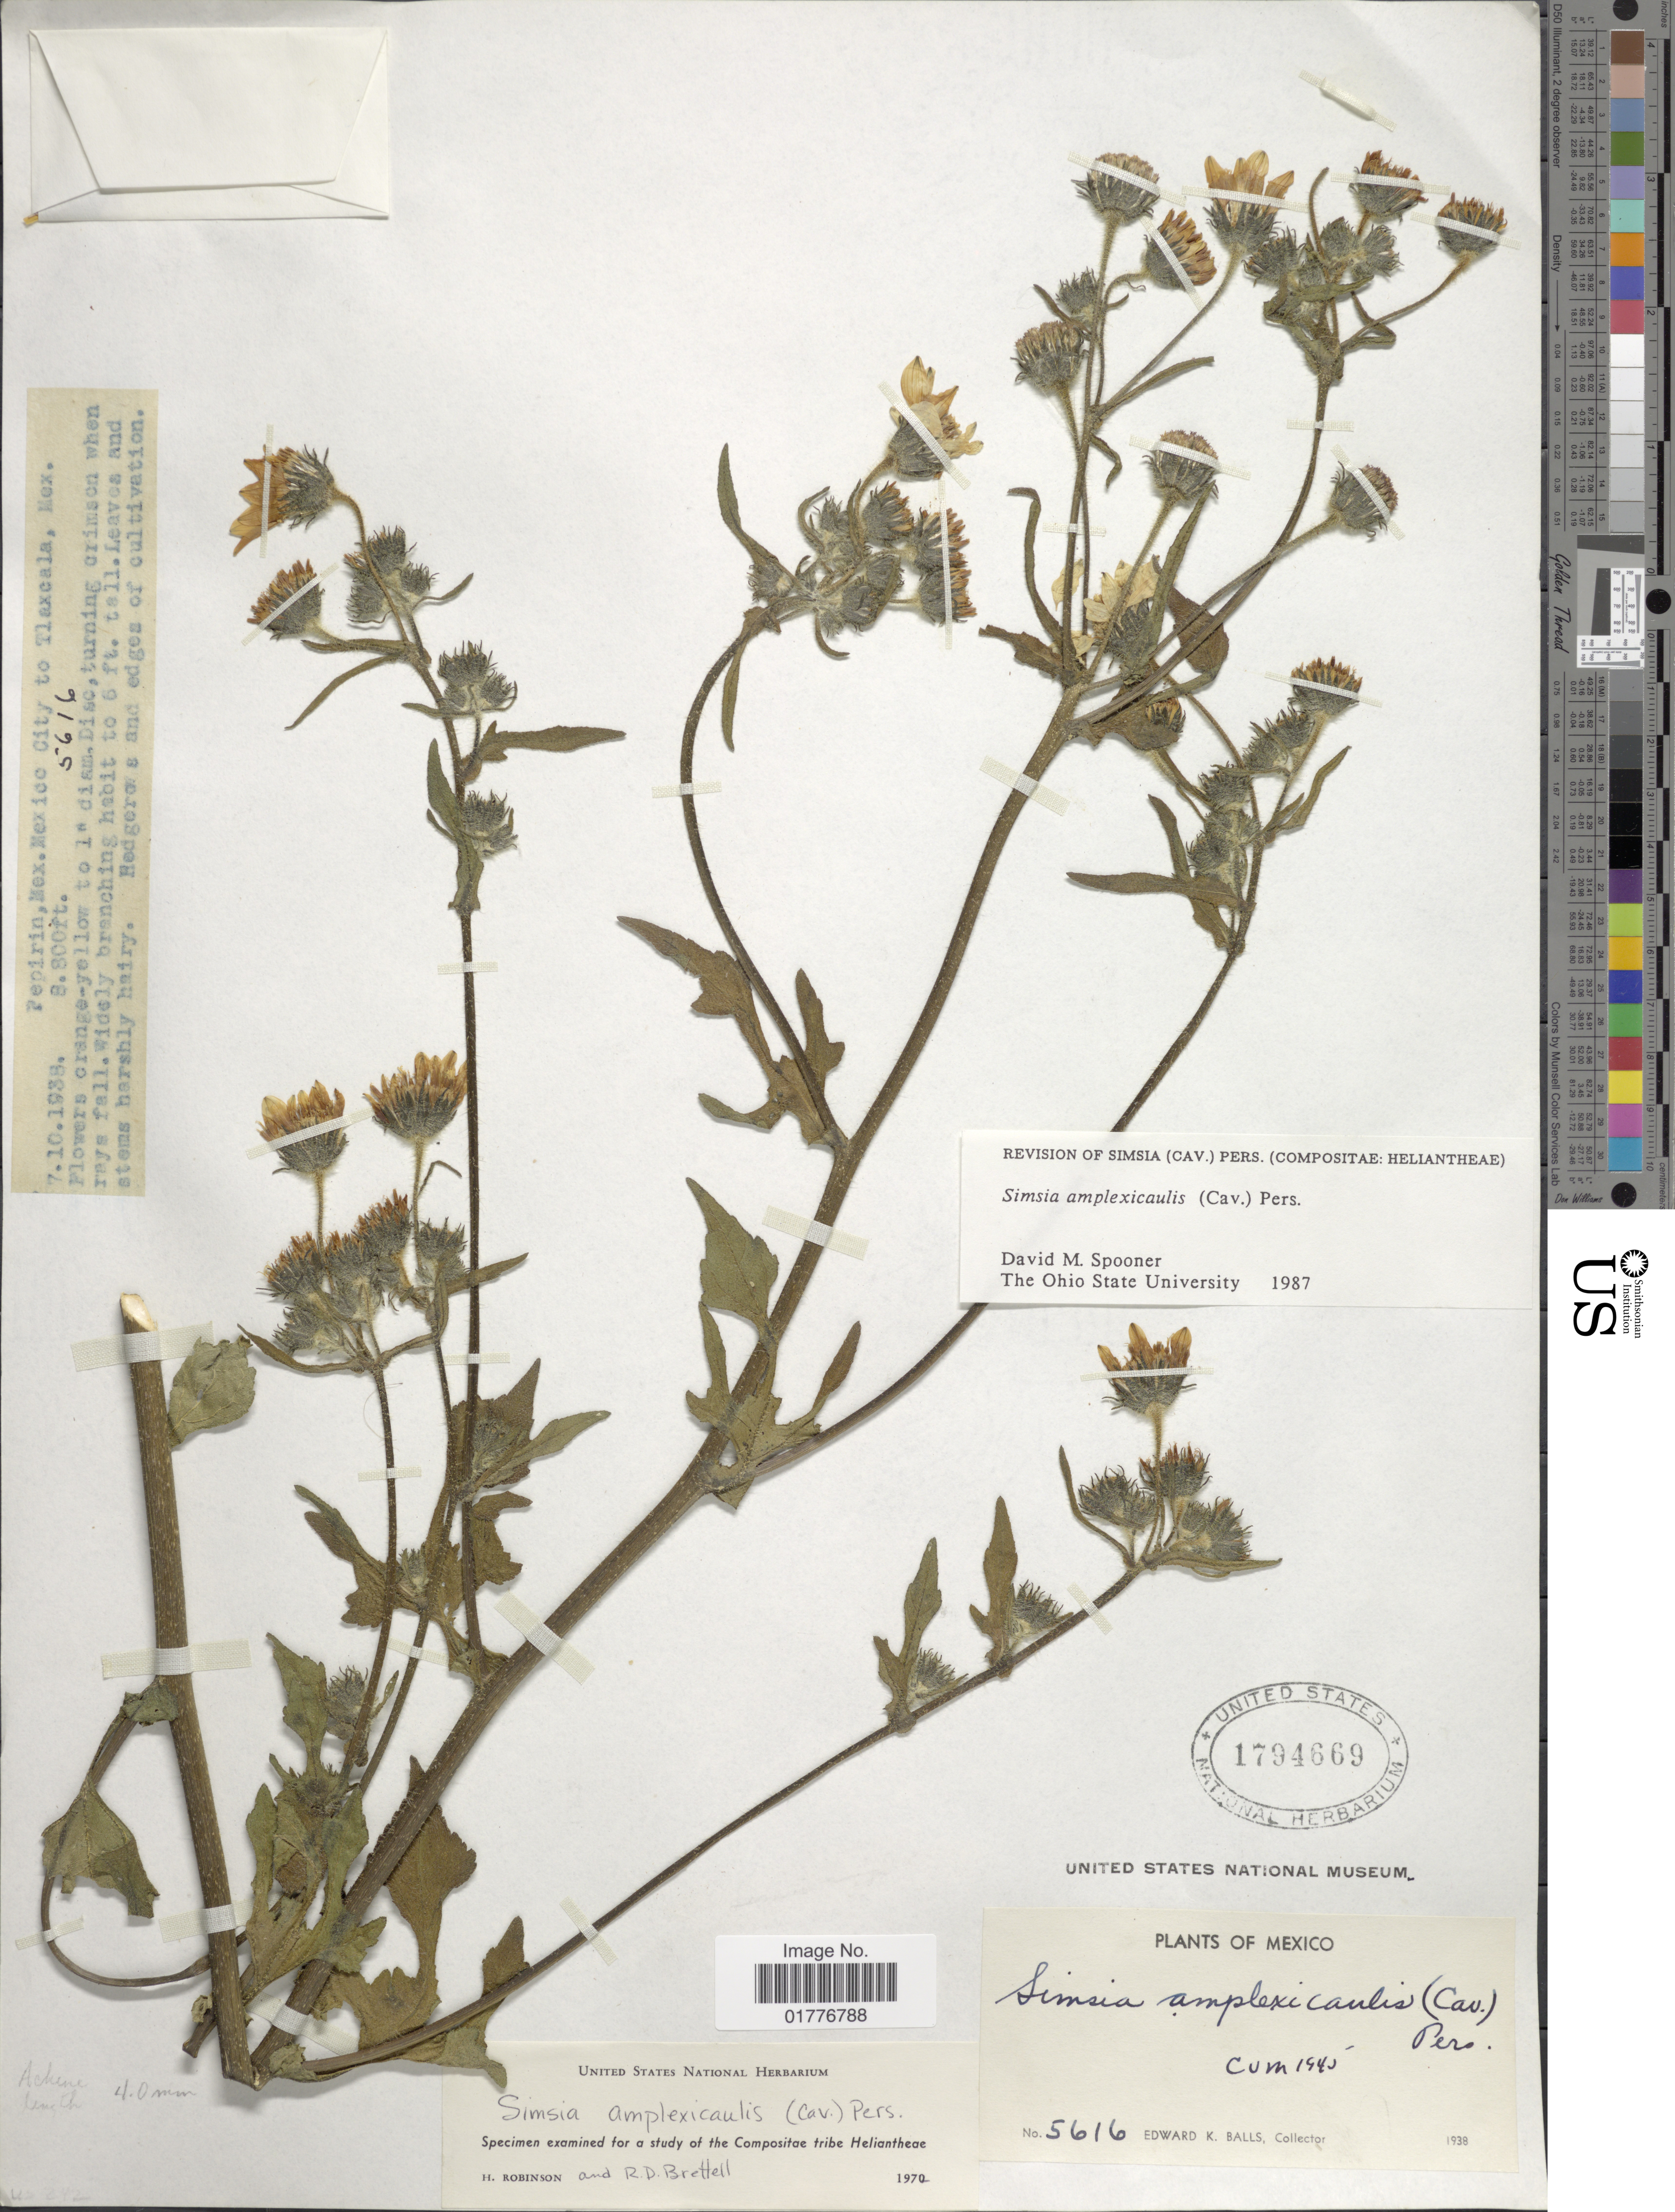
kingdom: Plantae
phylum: Tracheophyta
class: Magnoliopsida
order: Asterales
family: Asteraceae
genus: Simsia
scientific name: Simsia amplexicaulis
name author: (Cav.) Pers.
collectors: E. K. Balls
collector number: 5616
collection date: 1938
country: Mexico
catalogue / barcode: US 1794669